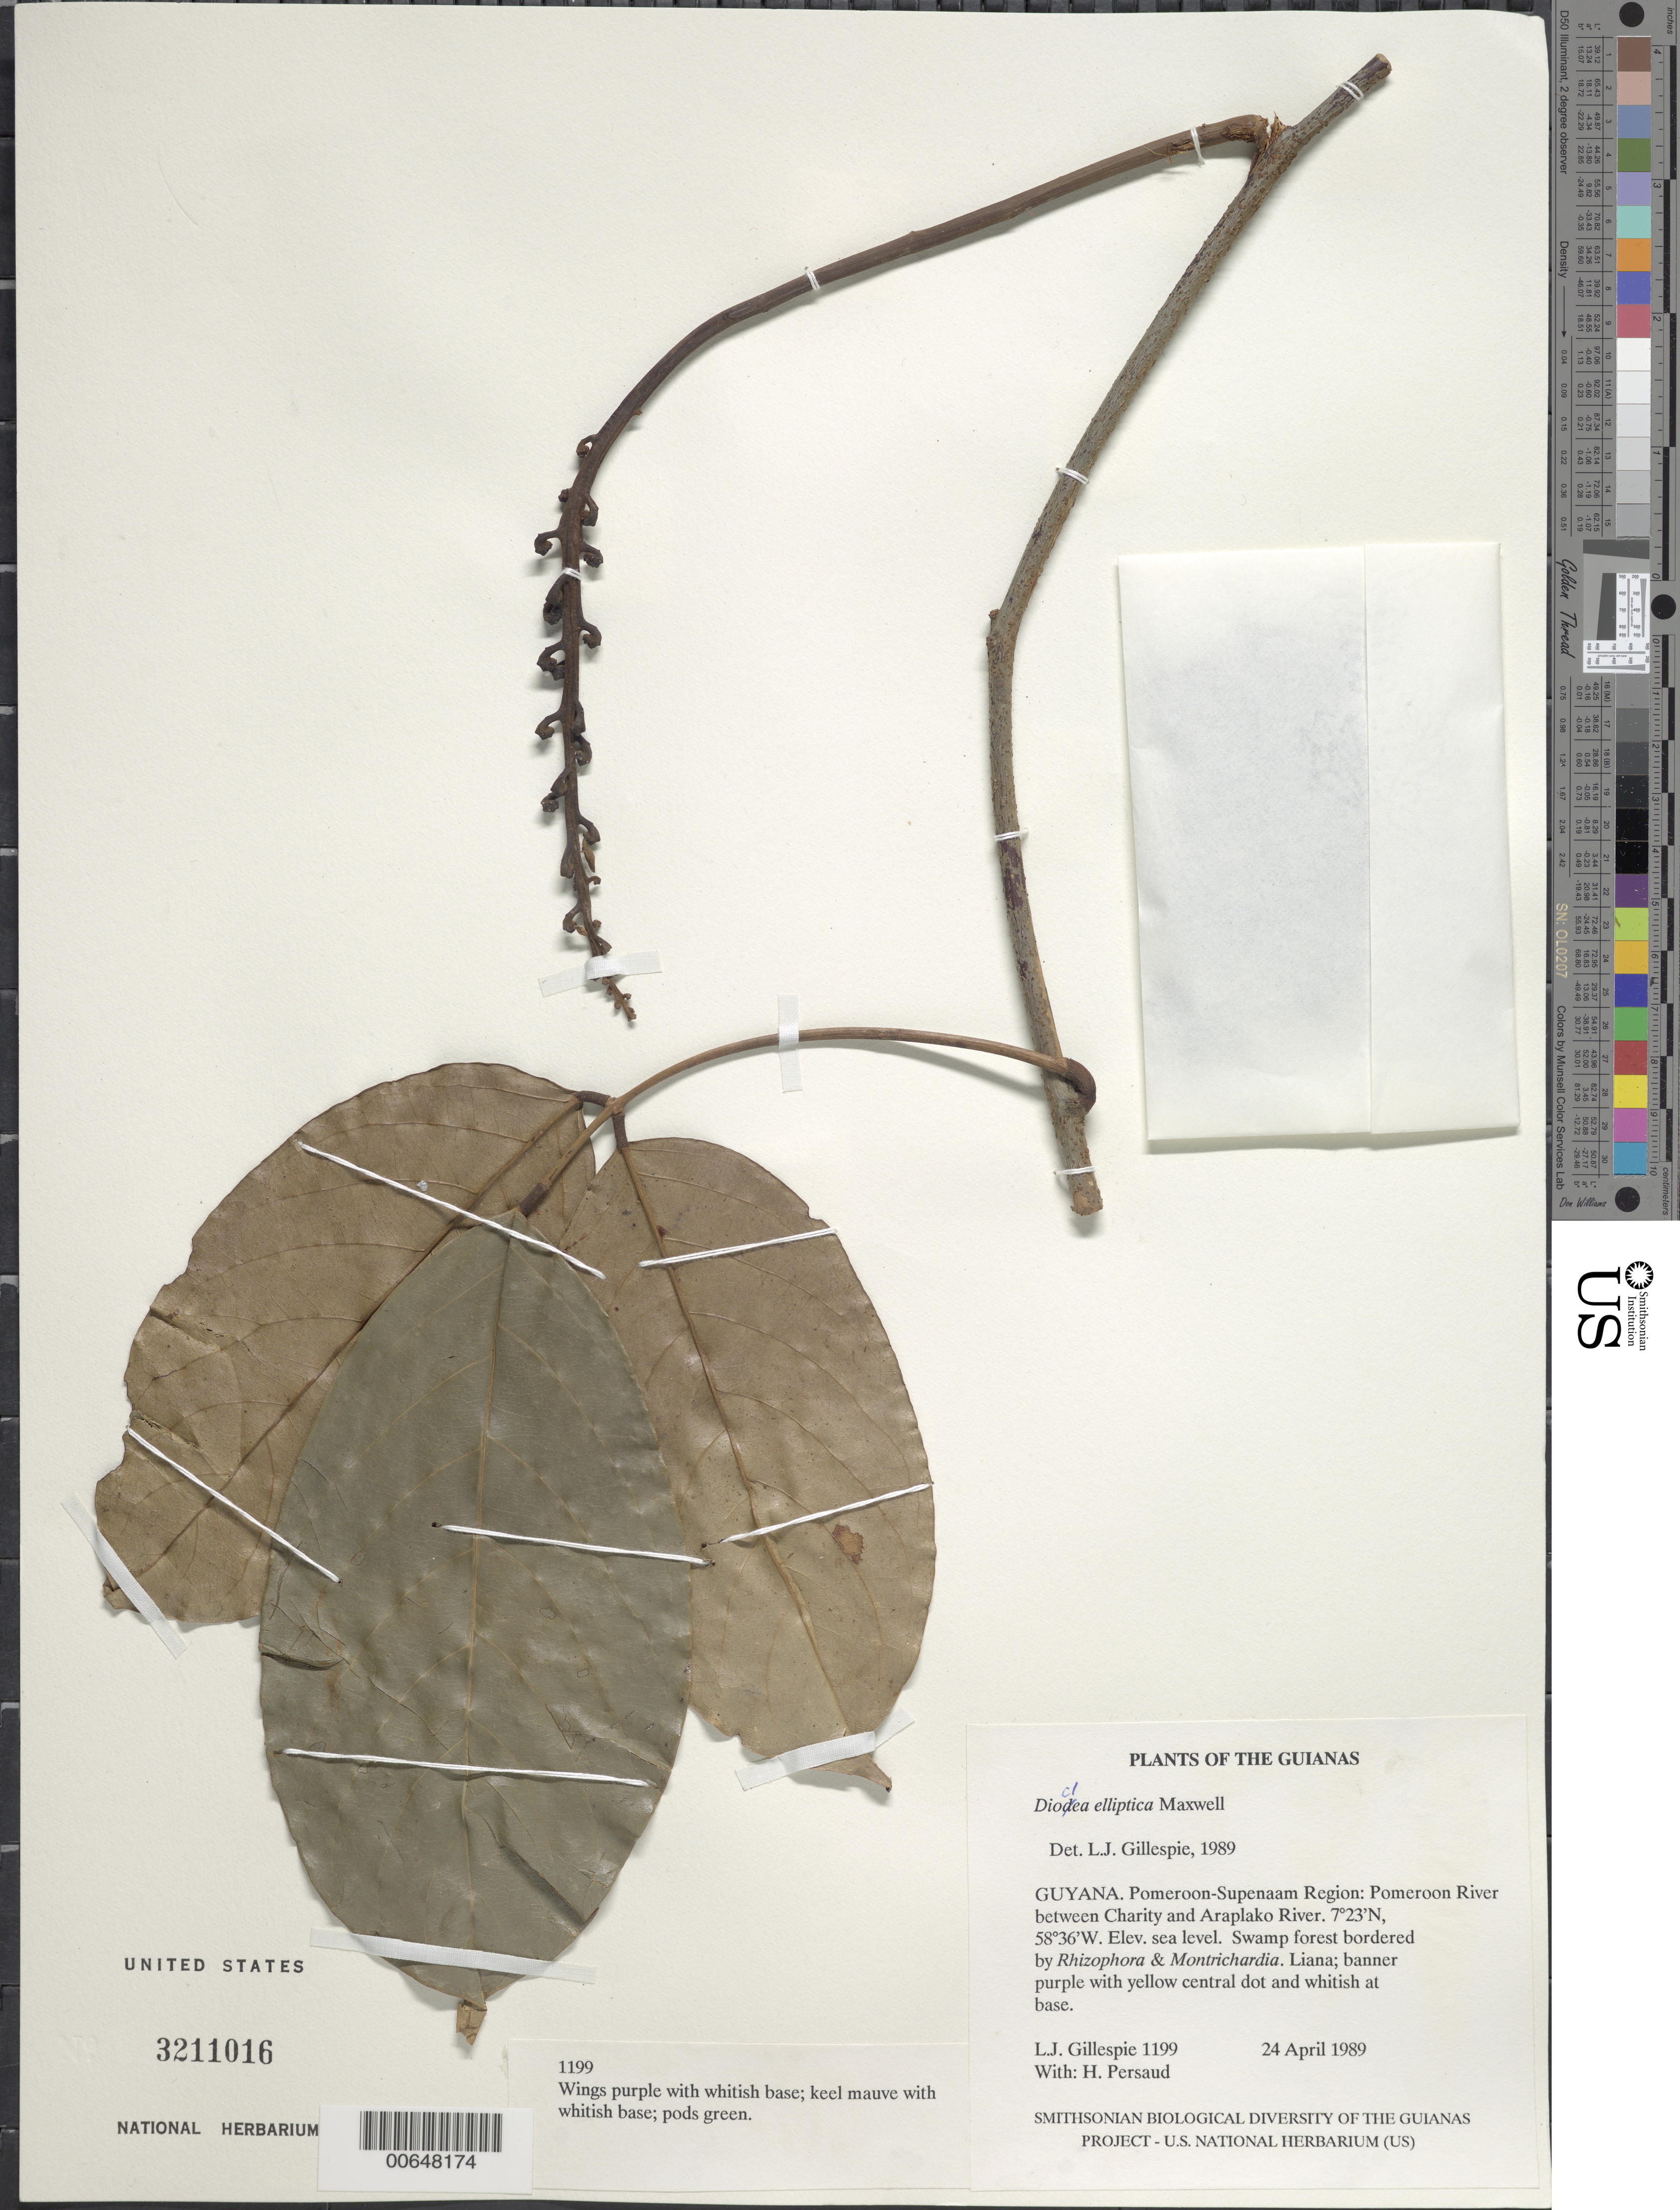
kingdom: Plantae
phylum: Tracheophyta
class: Magnoliopsida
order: Fabales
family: Fabaceae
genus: Macropsychanthus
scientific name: Macropsychanthus scaber var. scaber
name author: (Rich.) L.P. Queiroz & Snak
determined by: Strong, Mark T., (BOT), Smithsonian Institution - National Museum of Natural History (UNITED STATES)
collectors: L. J. Gillespie & H. Persaud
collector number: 1199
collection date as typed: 24 April 1989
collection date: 1989-04-24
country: Guyana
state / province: Pomeroon-Supenaam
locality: Pomeroon River between Charity and Araplako River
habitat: Swamp forest bordered by Rhizophora & Montrichardia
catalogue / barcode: US 3211016